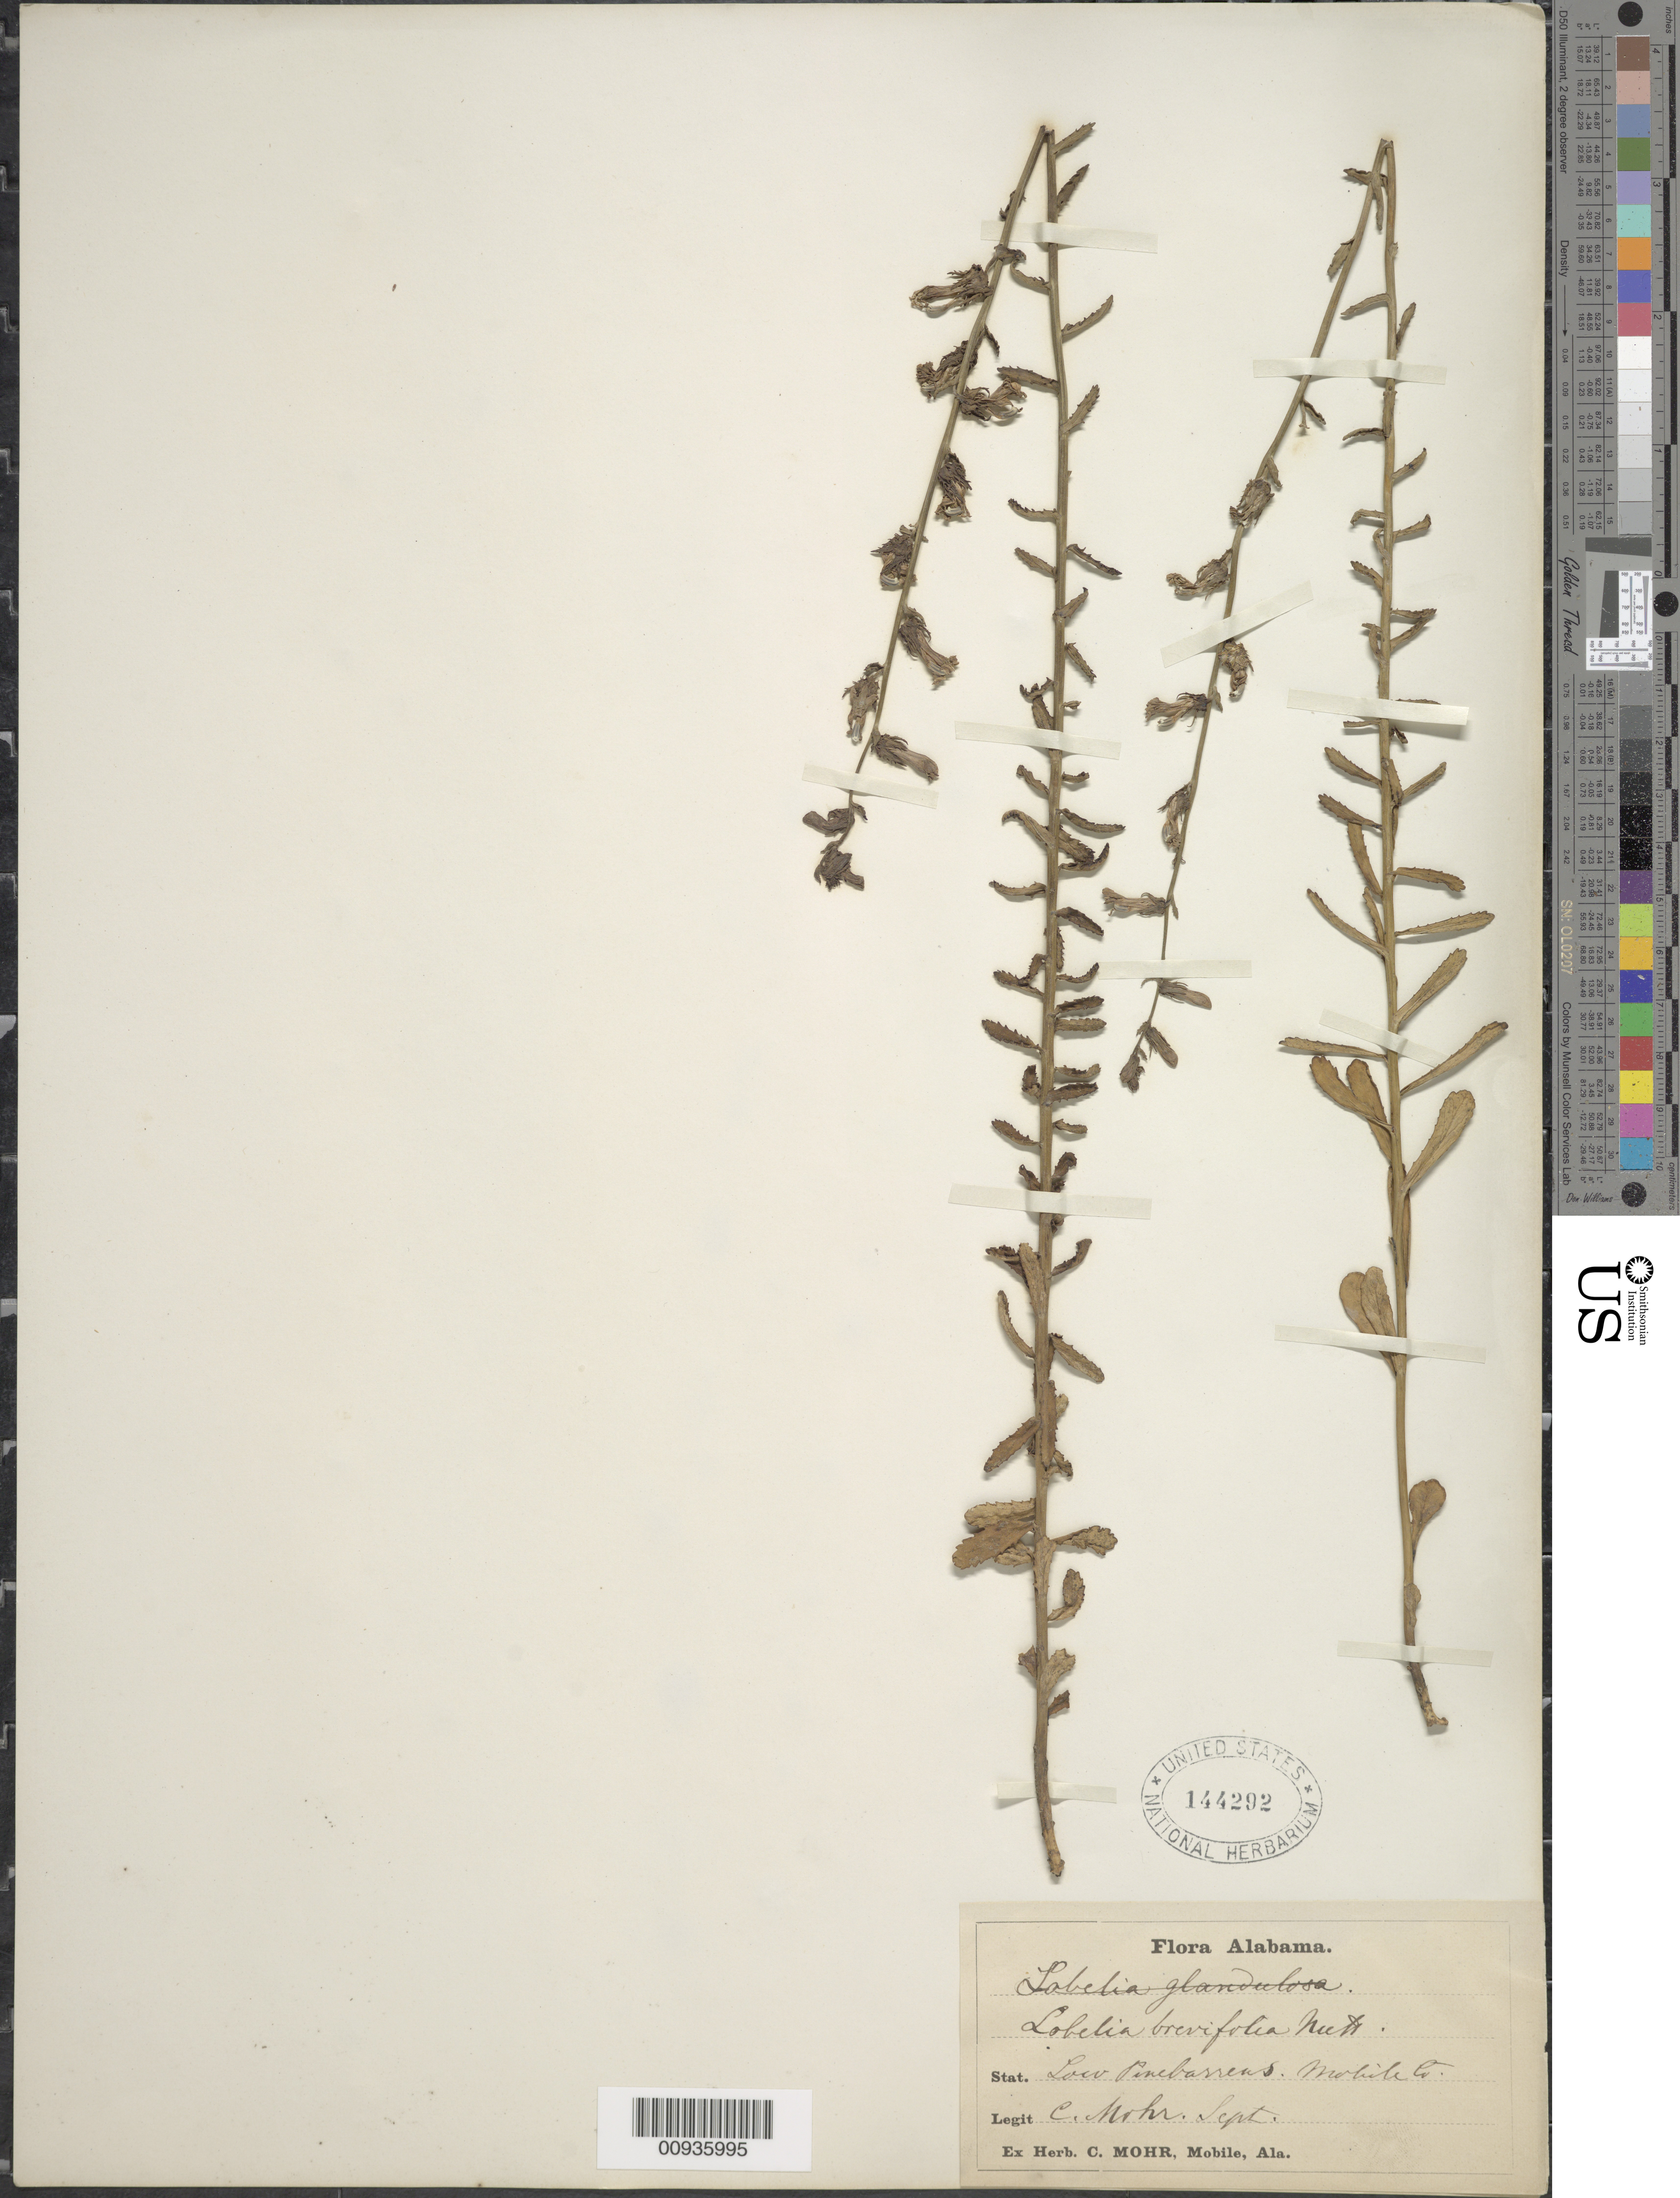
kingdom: Plantae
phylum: Tracheophyta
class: Magnoliopsida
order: Asterales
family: Campanulaceae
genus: Lobelia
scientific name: Lobelia brevifolia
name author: Nutt. ex A. DC.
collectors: ex herb. C. Mohr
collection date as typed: Sept.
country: United States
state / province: Alabama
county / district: Mobile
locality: Mobile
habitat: low pine barrens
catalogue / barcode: US 144292